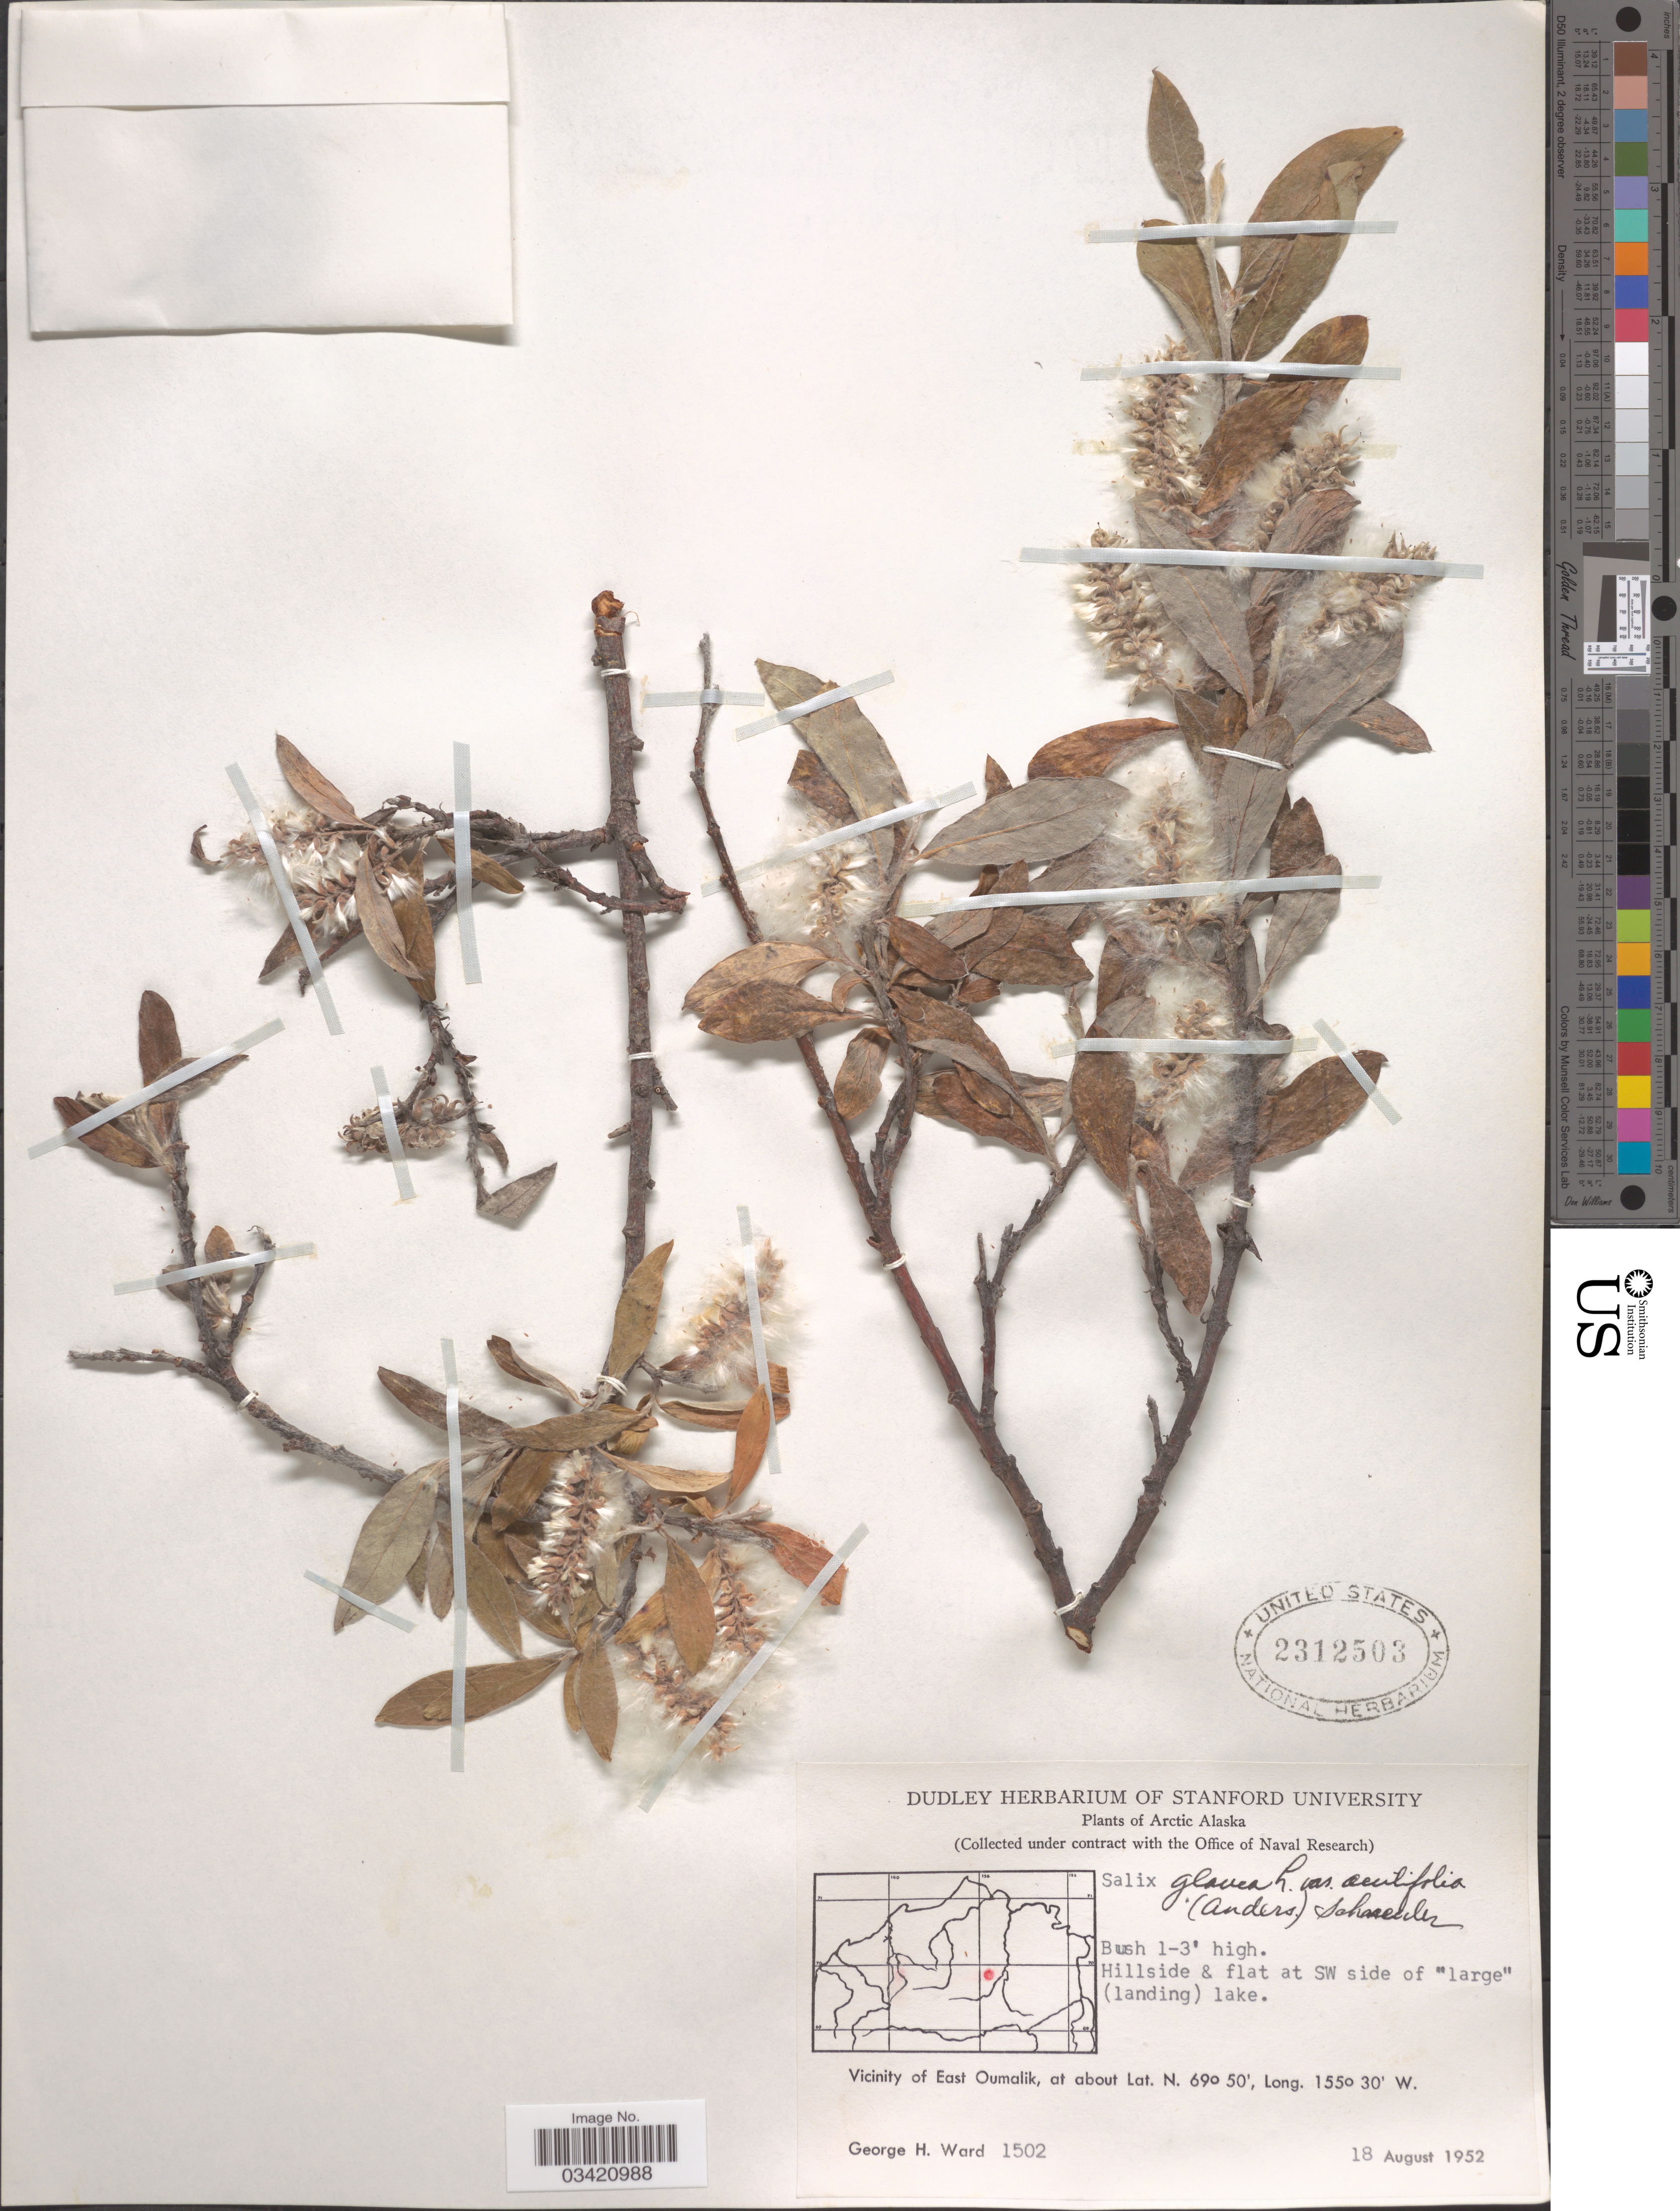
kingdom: Plantae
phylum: Tracheophyta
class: Magnoliopsida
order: Malpighiales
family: Salicaceae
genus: Salix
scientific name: Salix glauca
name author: L.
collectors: G. H. Ward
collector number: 1502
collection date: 1952-08-18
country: United States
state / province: Alaska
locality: Arctic Alaska. Hillside & flat at SW side of "large" (landing) lake. Vicinity of East Oumalik.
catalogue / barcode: US 2312503